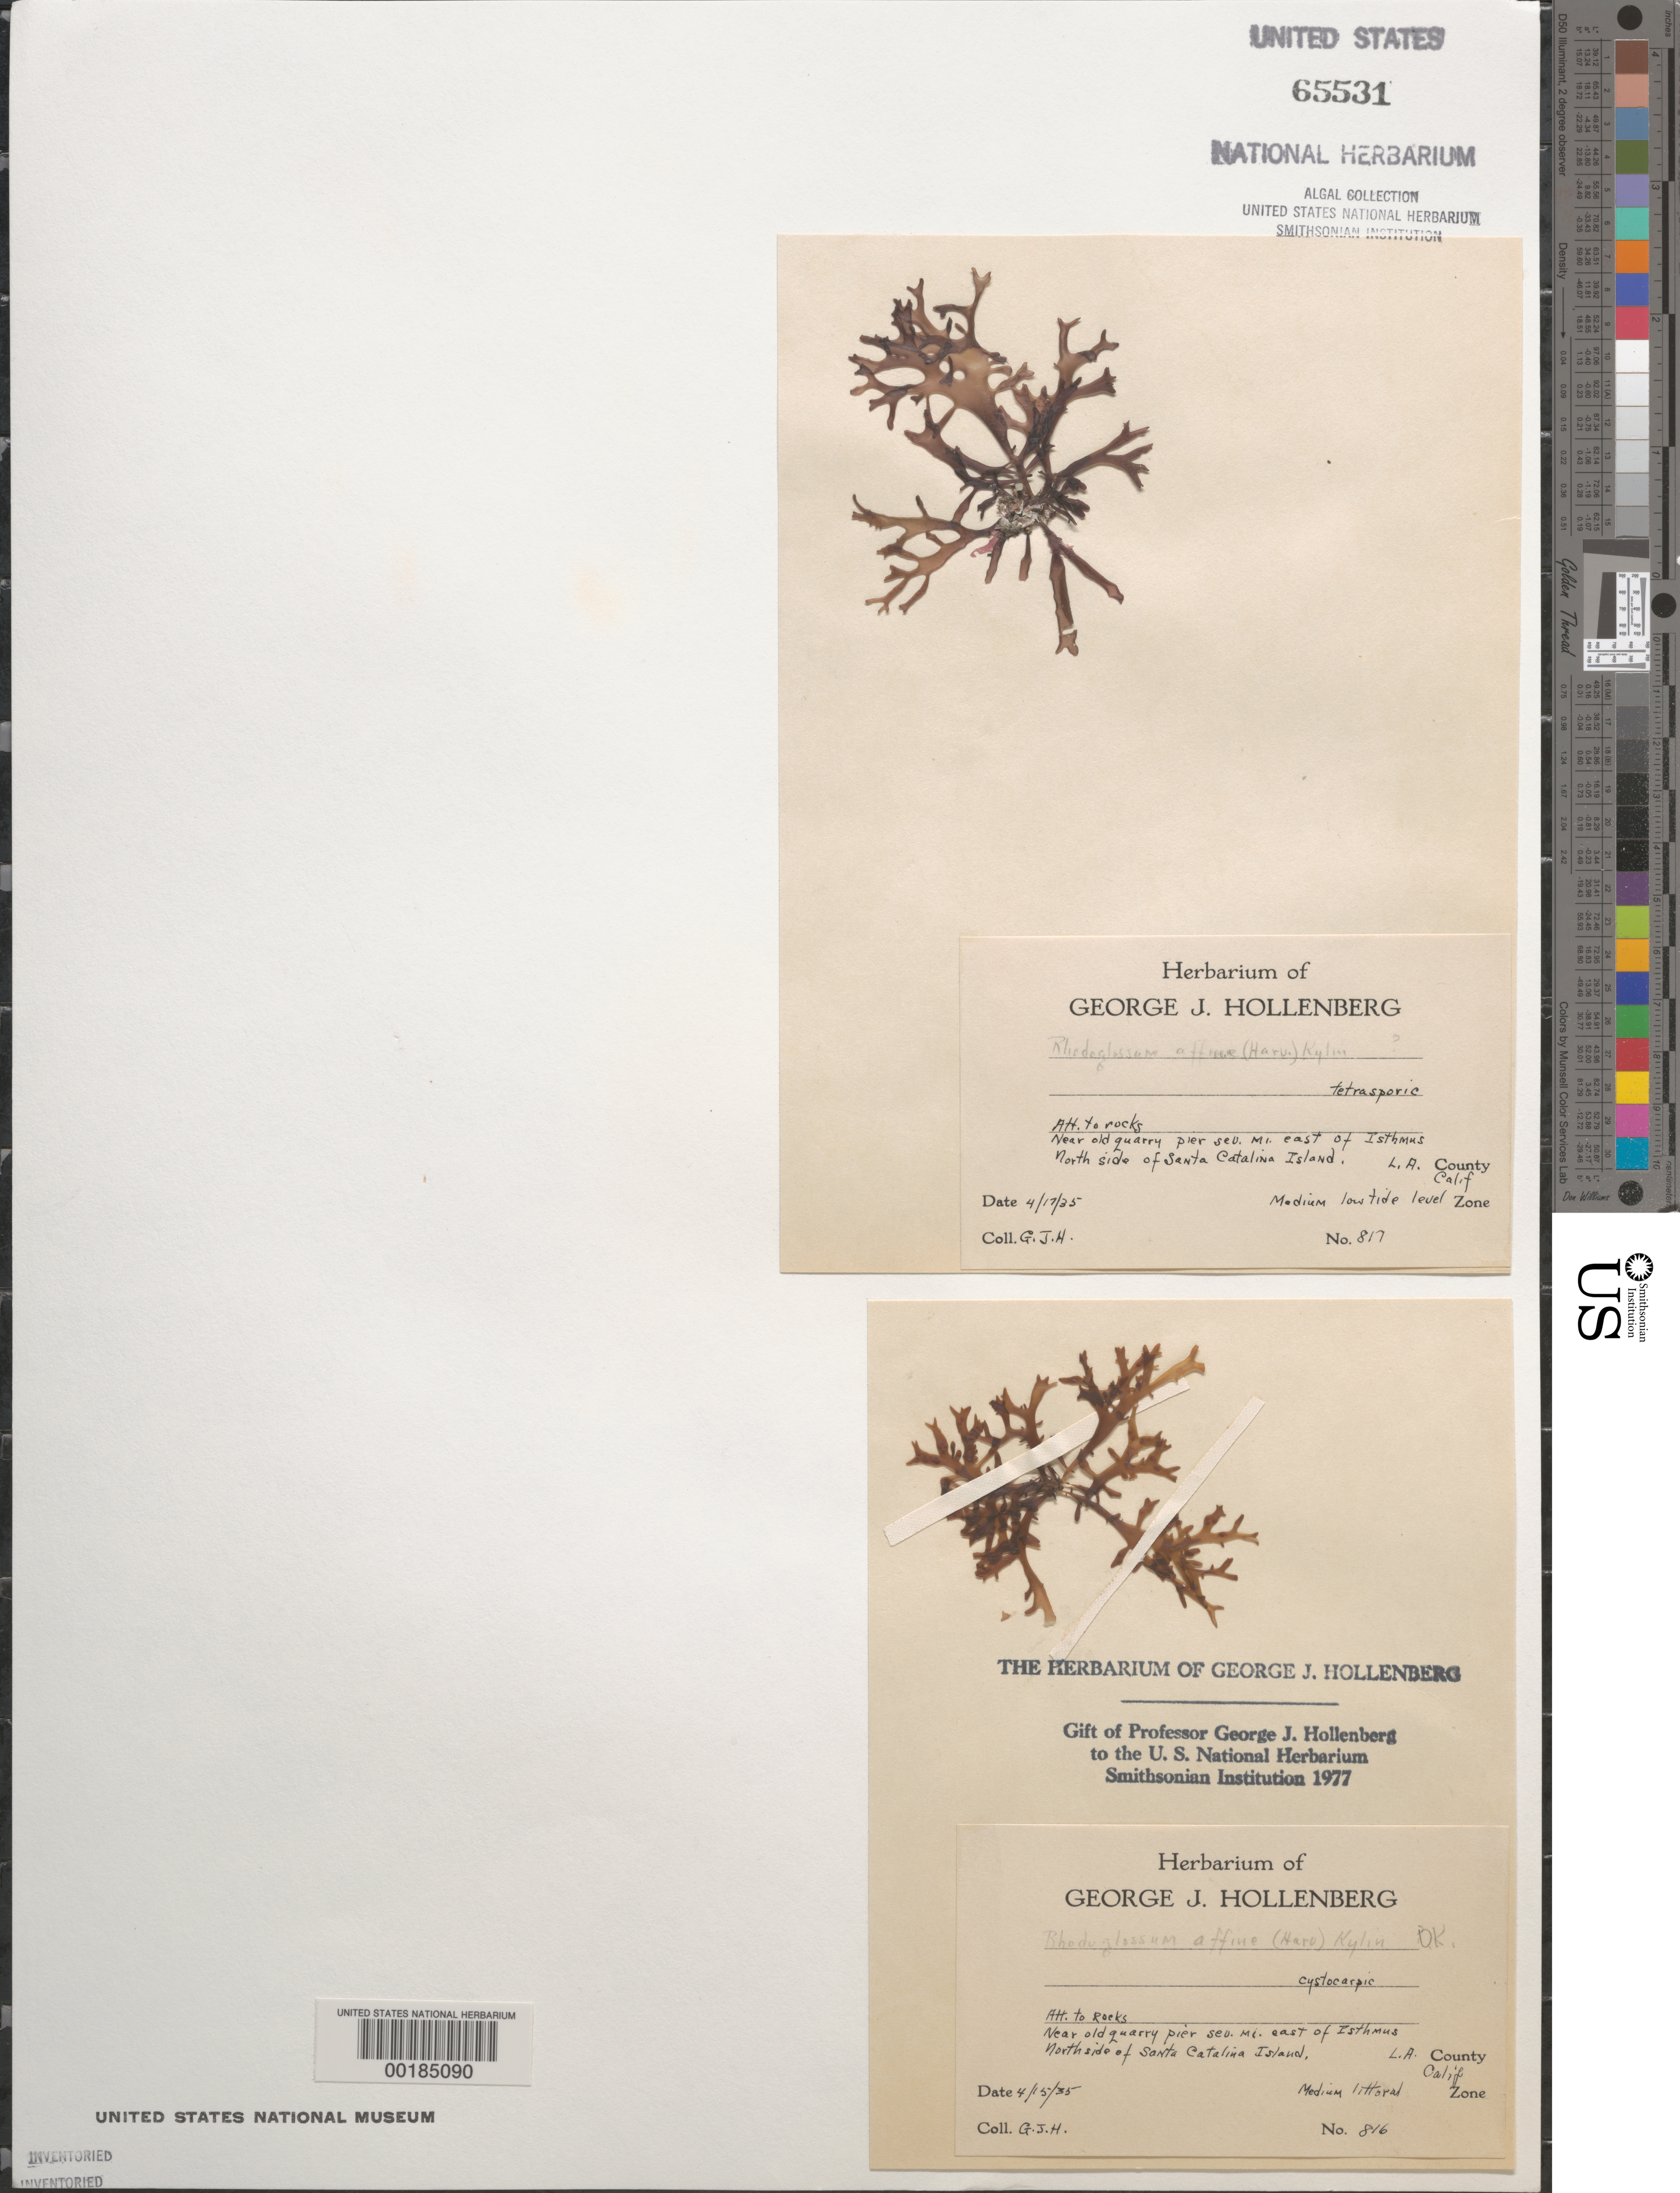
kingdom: Plantae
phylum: Rhodophyta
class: Florideophyceae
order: Gigartinales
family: Gigartinaceae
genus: Mazzaella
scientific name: Mazzaella affinis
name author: (Harvey) Fredericq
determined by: Algae name updating Project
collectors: G. Hollenberg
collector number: GJH 816 & GJH 817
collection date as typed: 15 Apr 1935 AND 17 Apr 1935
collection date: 1935-04-15,1935-04-17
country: United States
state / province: California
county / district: Los Angeles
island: Santa Catalina Island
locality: Several miles east of Isthmus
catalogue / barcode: US 65531